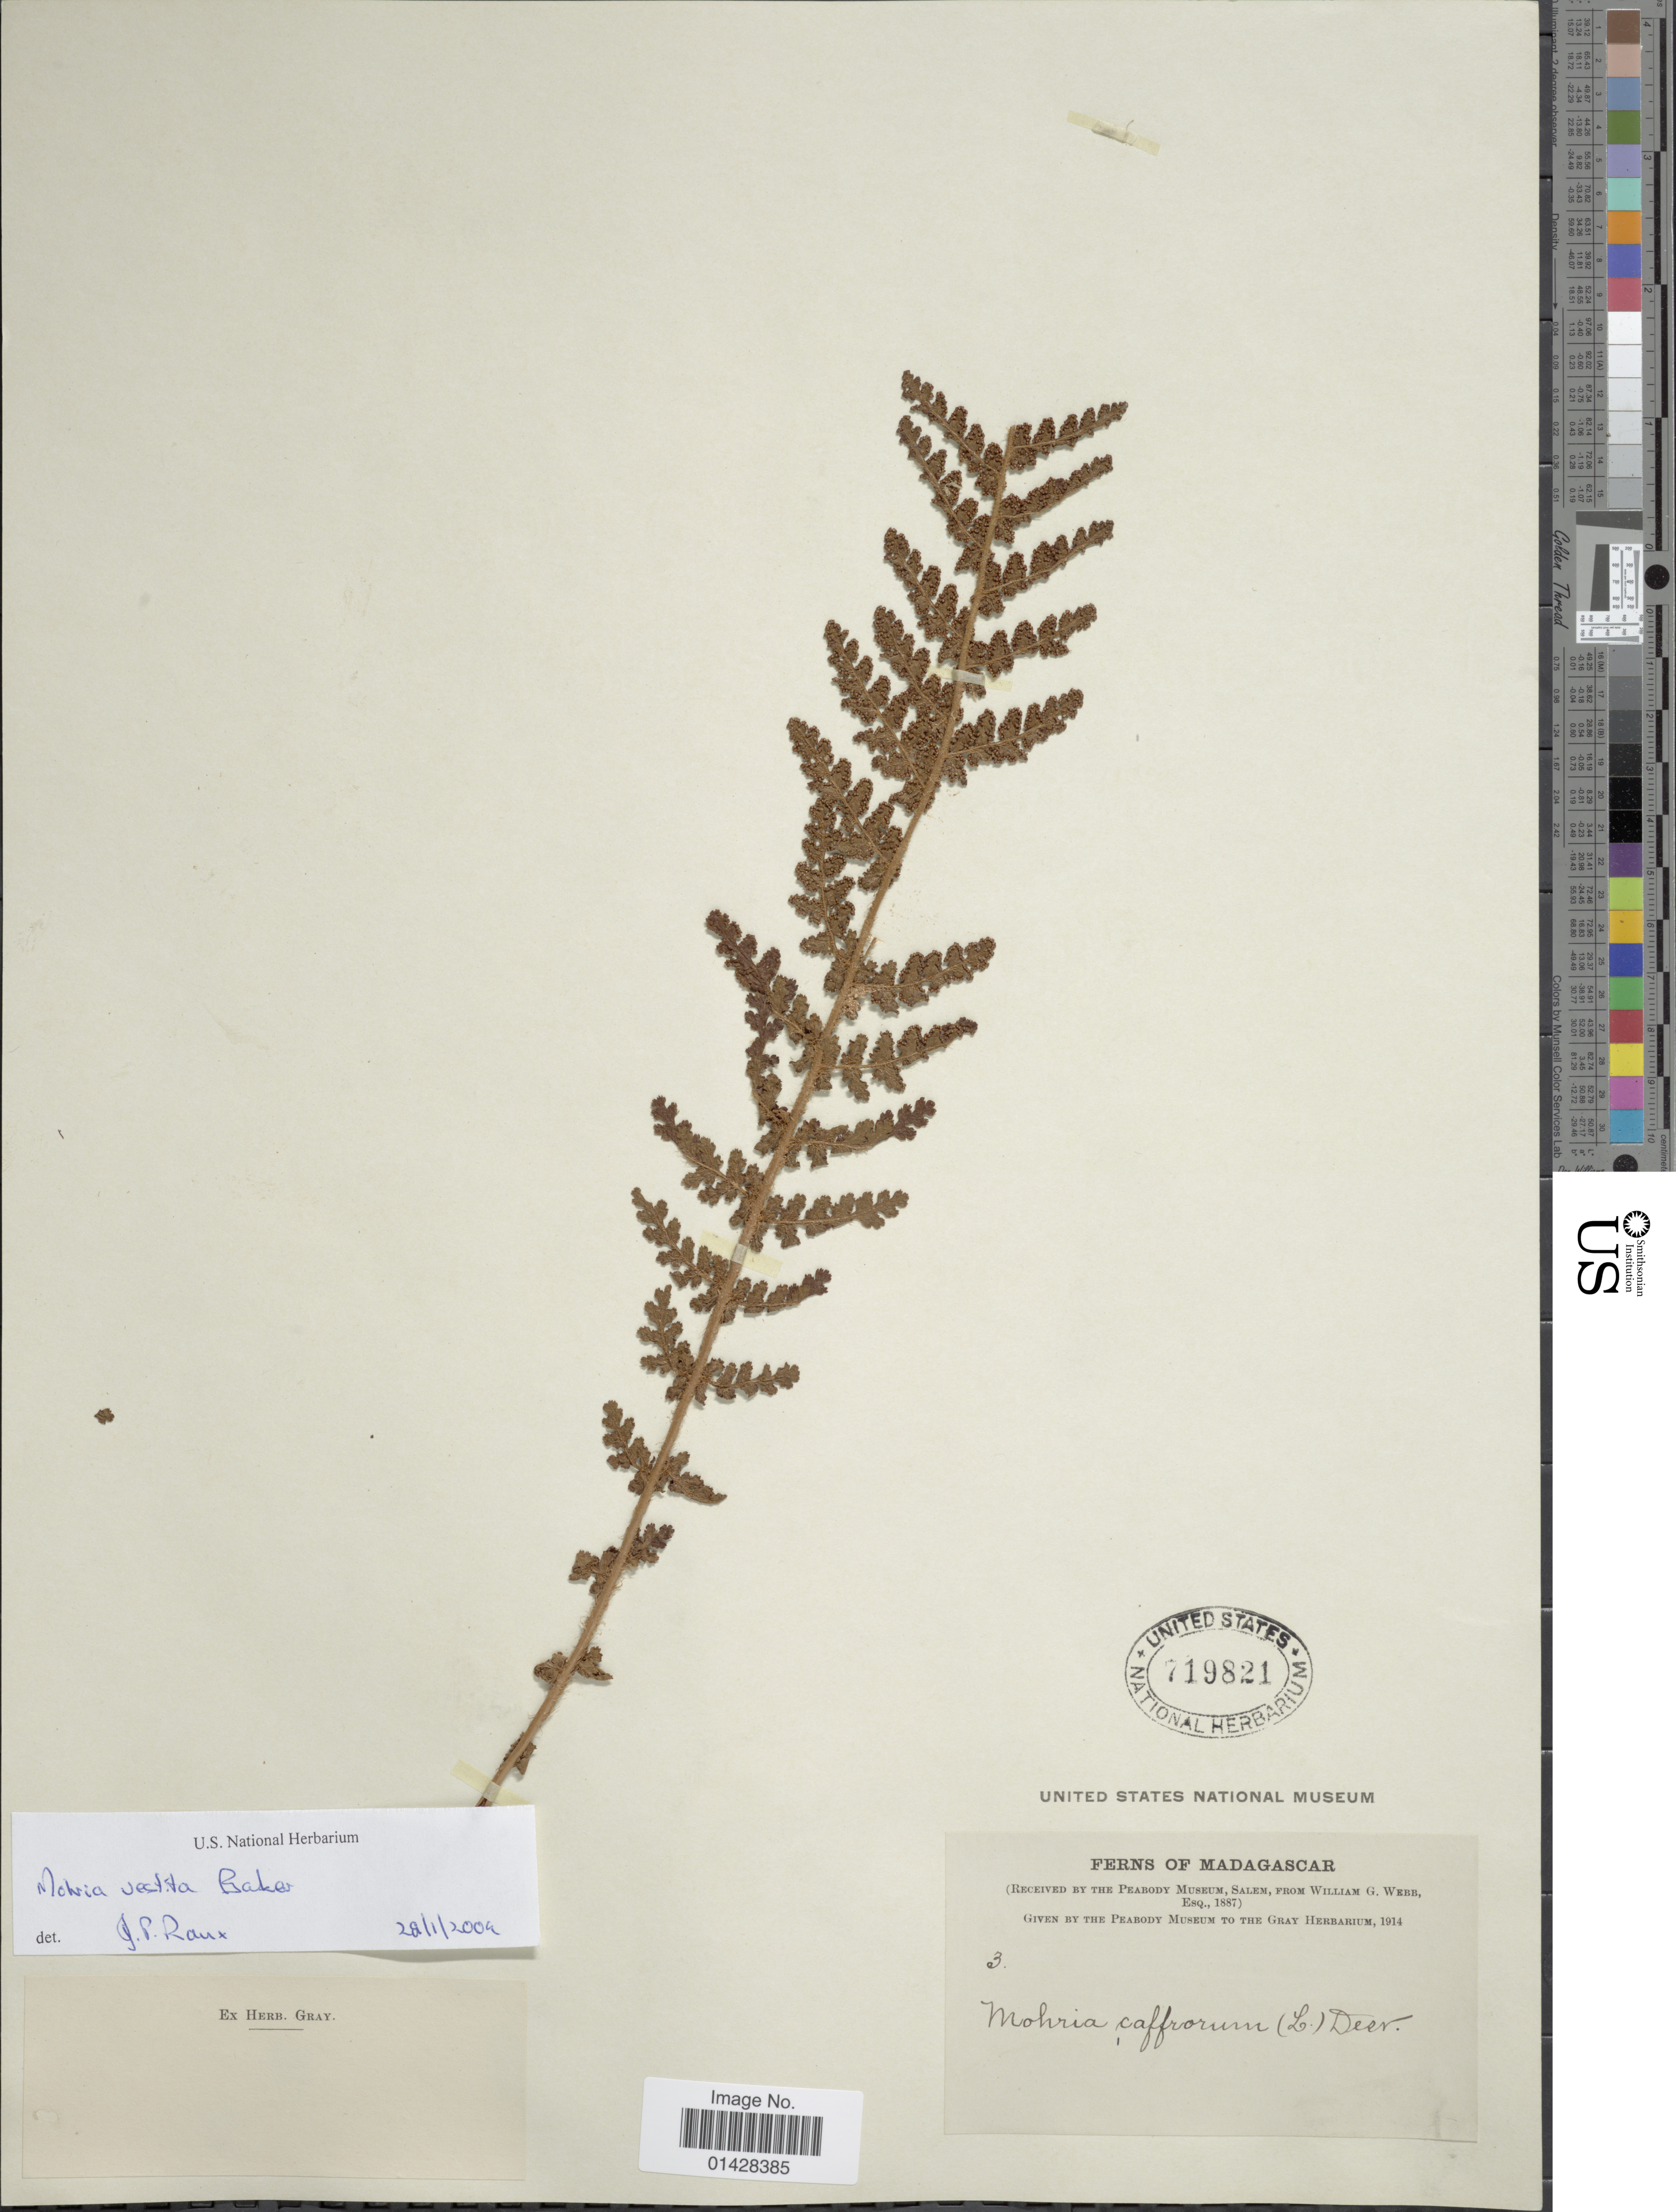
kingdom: Plantae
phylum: Tracheophyta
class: Polypodiopsida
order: Schizaeales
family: Anemiaceae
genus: Anemia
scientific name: Anemia vestita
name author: (Baker) Christenh.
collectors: ex herb. Gray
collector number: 3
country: Madagascar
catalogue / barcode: US 719821